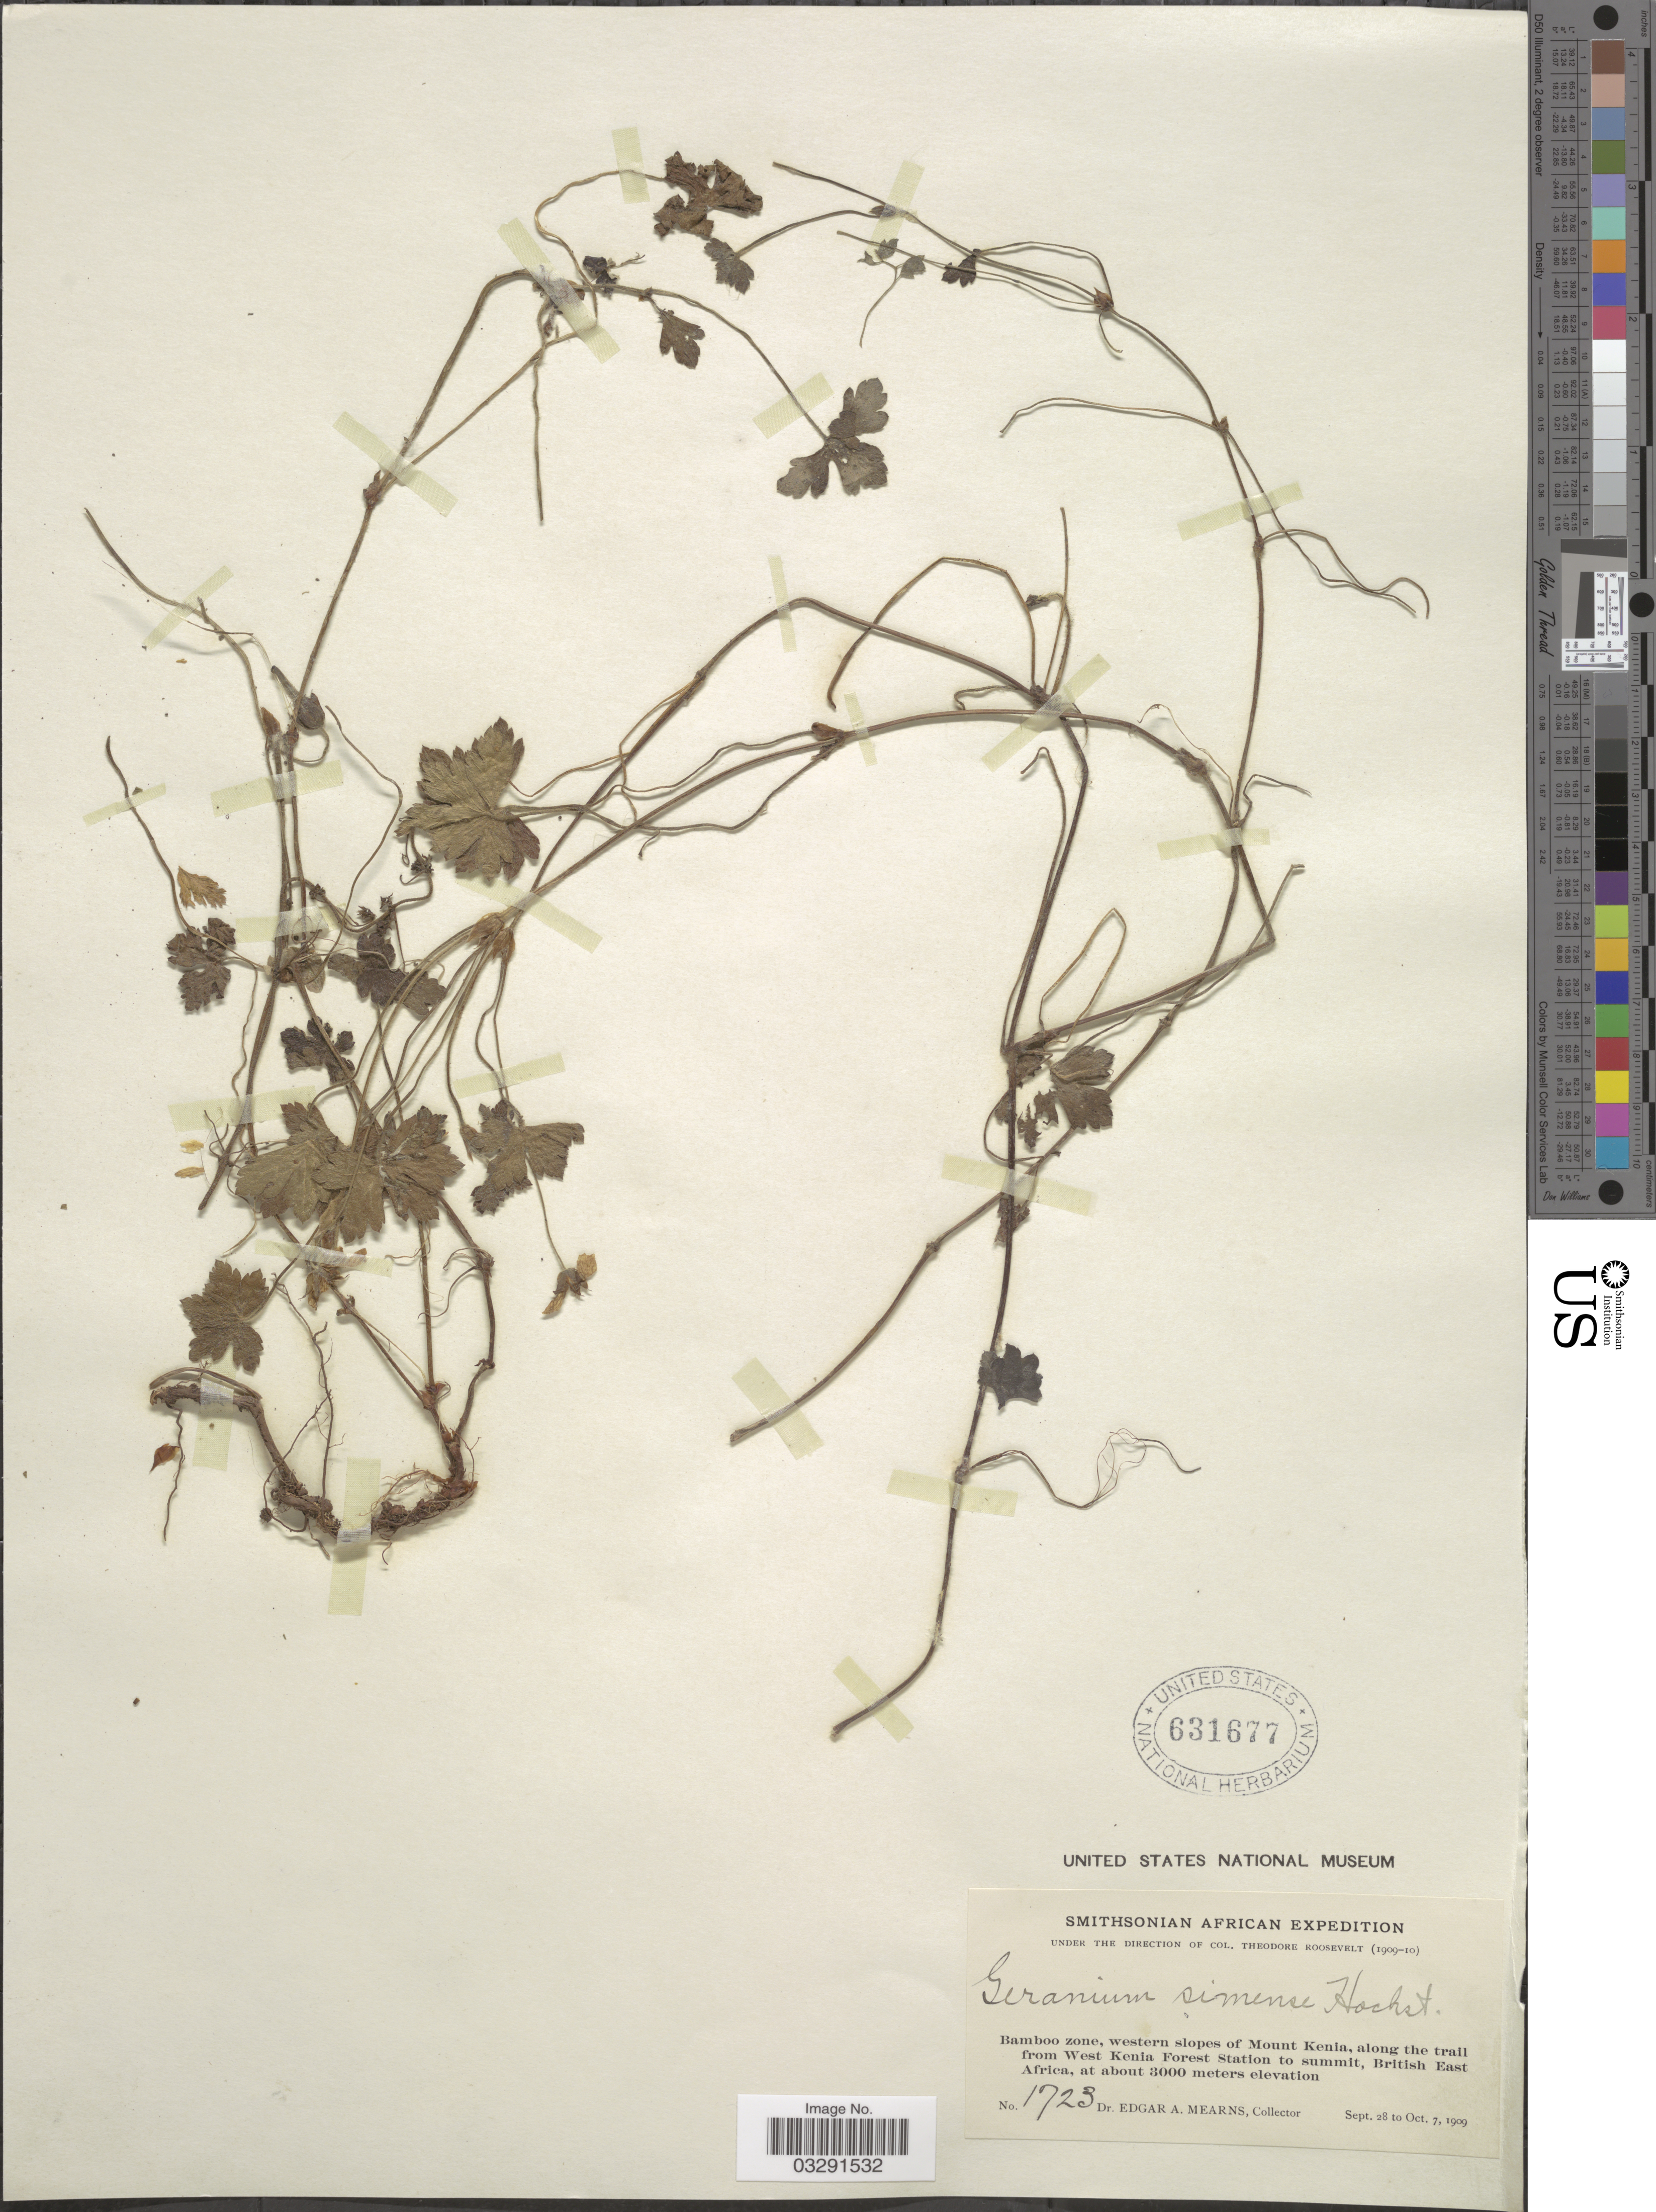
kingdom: Plantae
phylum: Tracheophyta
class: Magnoliopsida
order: Geraniales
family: Geraniaceae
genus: Geranium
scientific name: Geranium arabicum subsp. arabicum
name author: Forssk.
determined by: Aedo, C.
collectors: E. A. Mearns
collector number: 1723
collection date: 1909-09-28/1909-10-07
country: Kenya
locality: Bamboo zone, western slopes of Mount Kenia, along the trail from West Kenia Forest Station to summit, British East Africa.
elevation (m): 3000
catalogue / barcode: US 631677